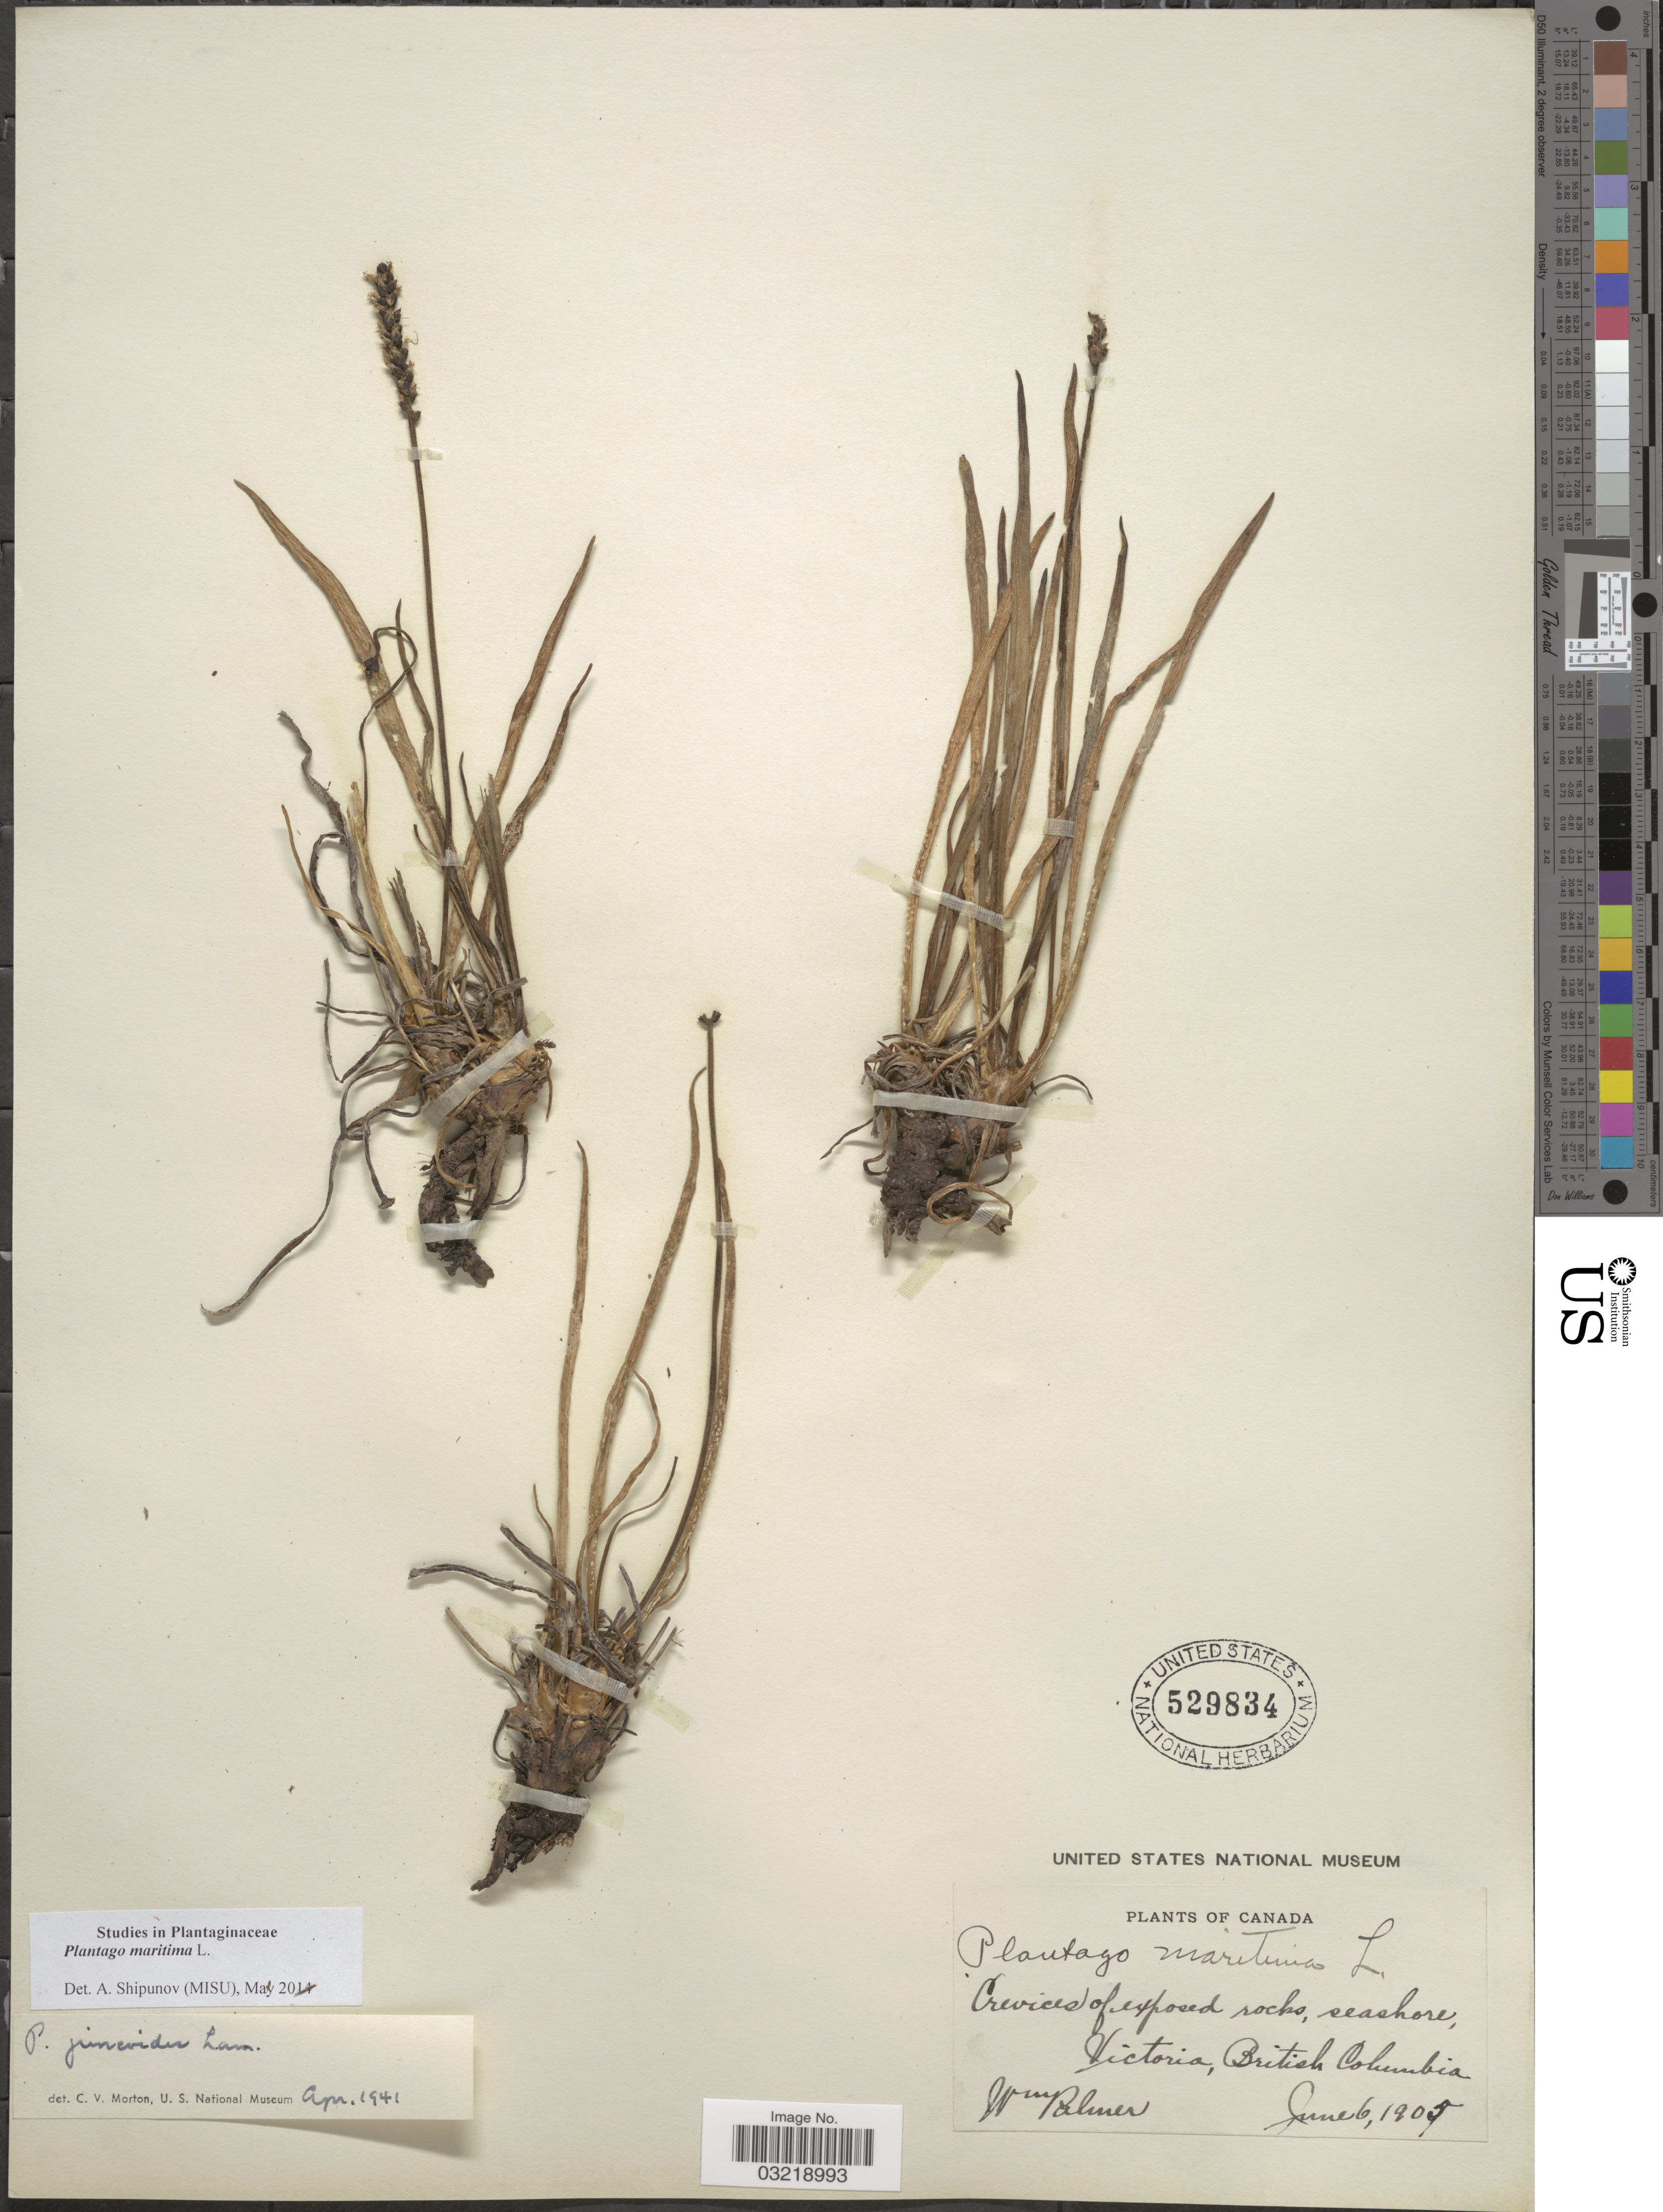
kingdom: Plantae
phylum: Tracheophyta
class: Magnoliopsida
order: Lamiales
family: Plantaginaceae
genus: Plantago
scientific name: Plantago maritima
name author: L.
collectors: W. Palmer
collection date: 1905-06-06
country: Canada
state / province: British Columbia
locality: Crevices of exposed rocks, seashore, Victoria.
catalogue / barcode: US 529834